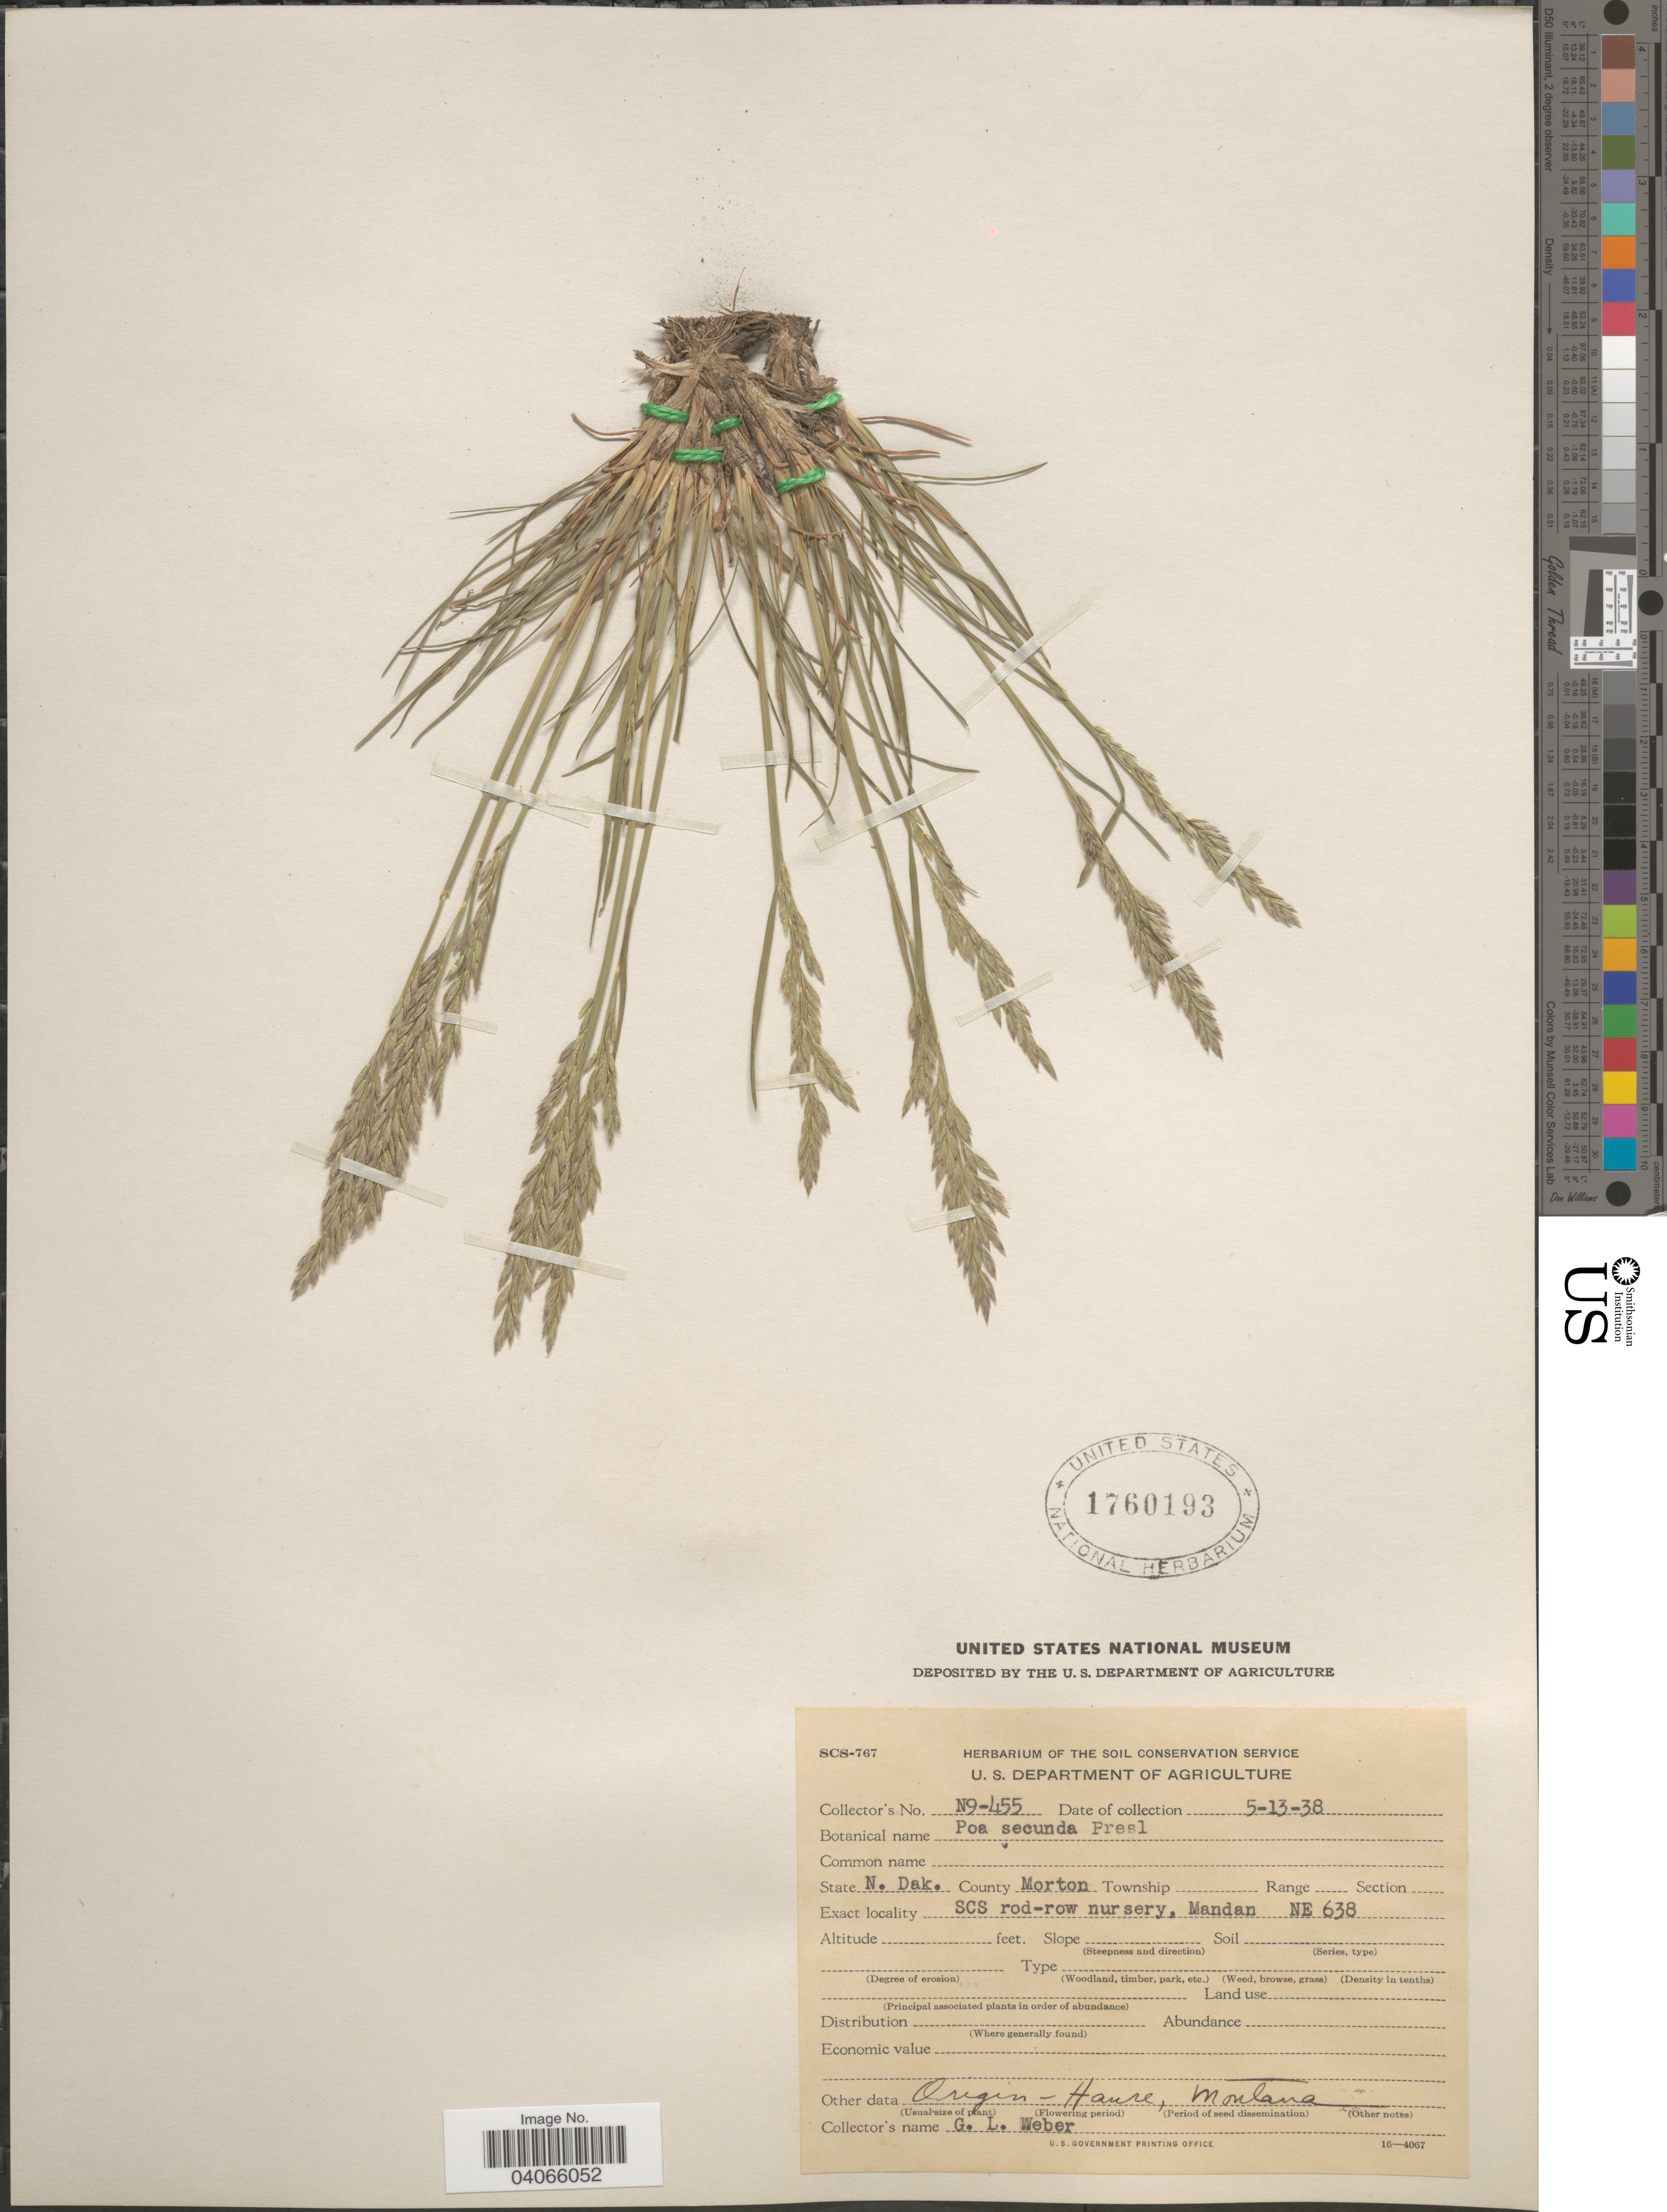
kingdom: Plantae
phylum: Tracheophyta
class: Liliopsida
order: Poales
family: Poaceae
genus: Poa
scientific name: Poa secunda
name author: J. Presl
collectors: G. Weber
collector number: N9-455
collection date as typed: Transcribed d/m/y: 13/5/38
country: United States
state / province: North Dakota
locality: County Morton. SCS rod-row nursery, Mandan NE 638.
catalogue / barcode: US 1760193